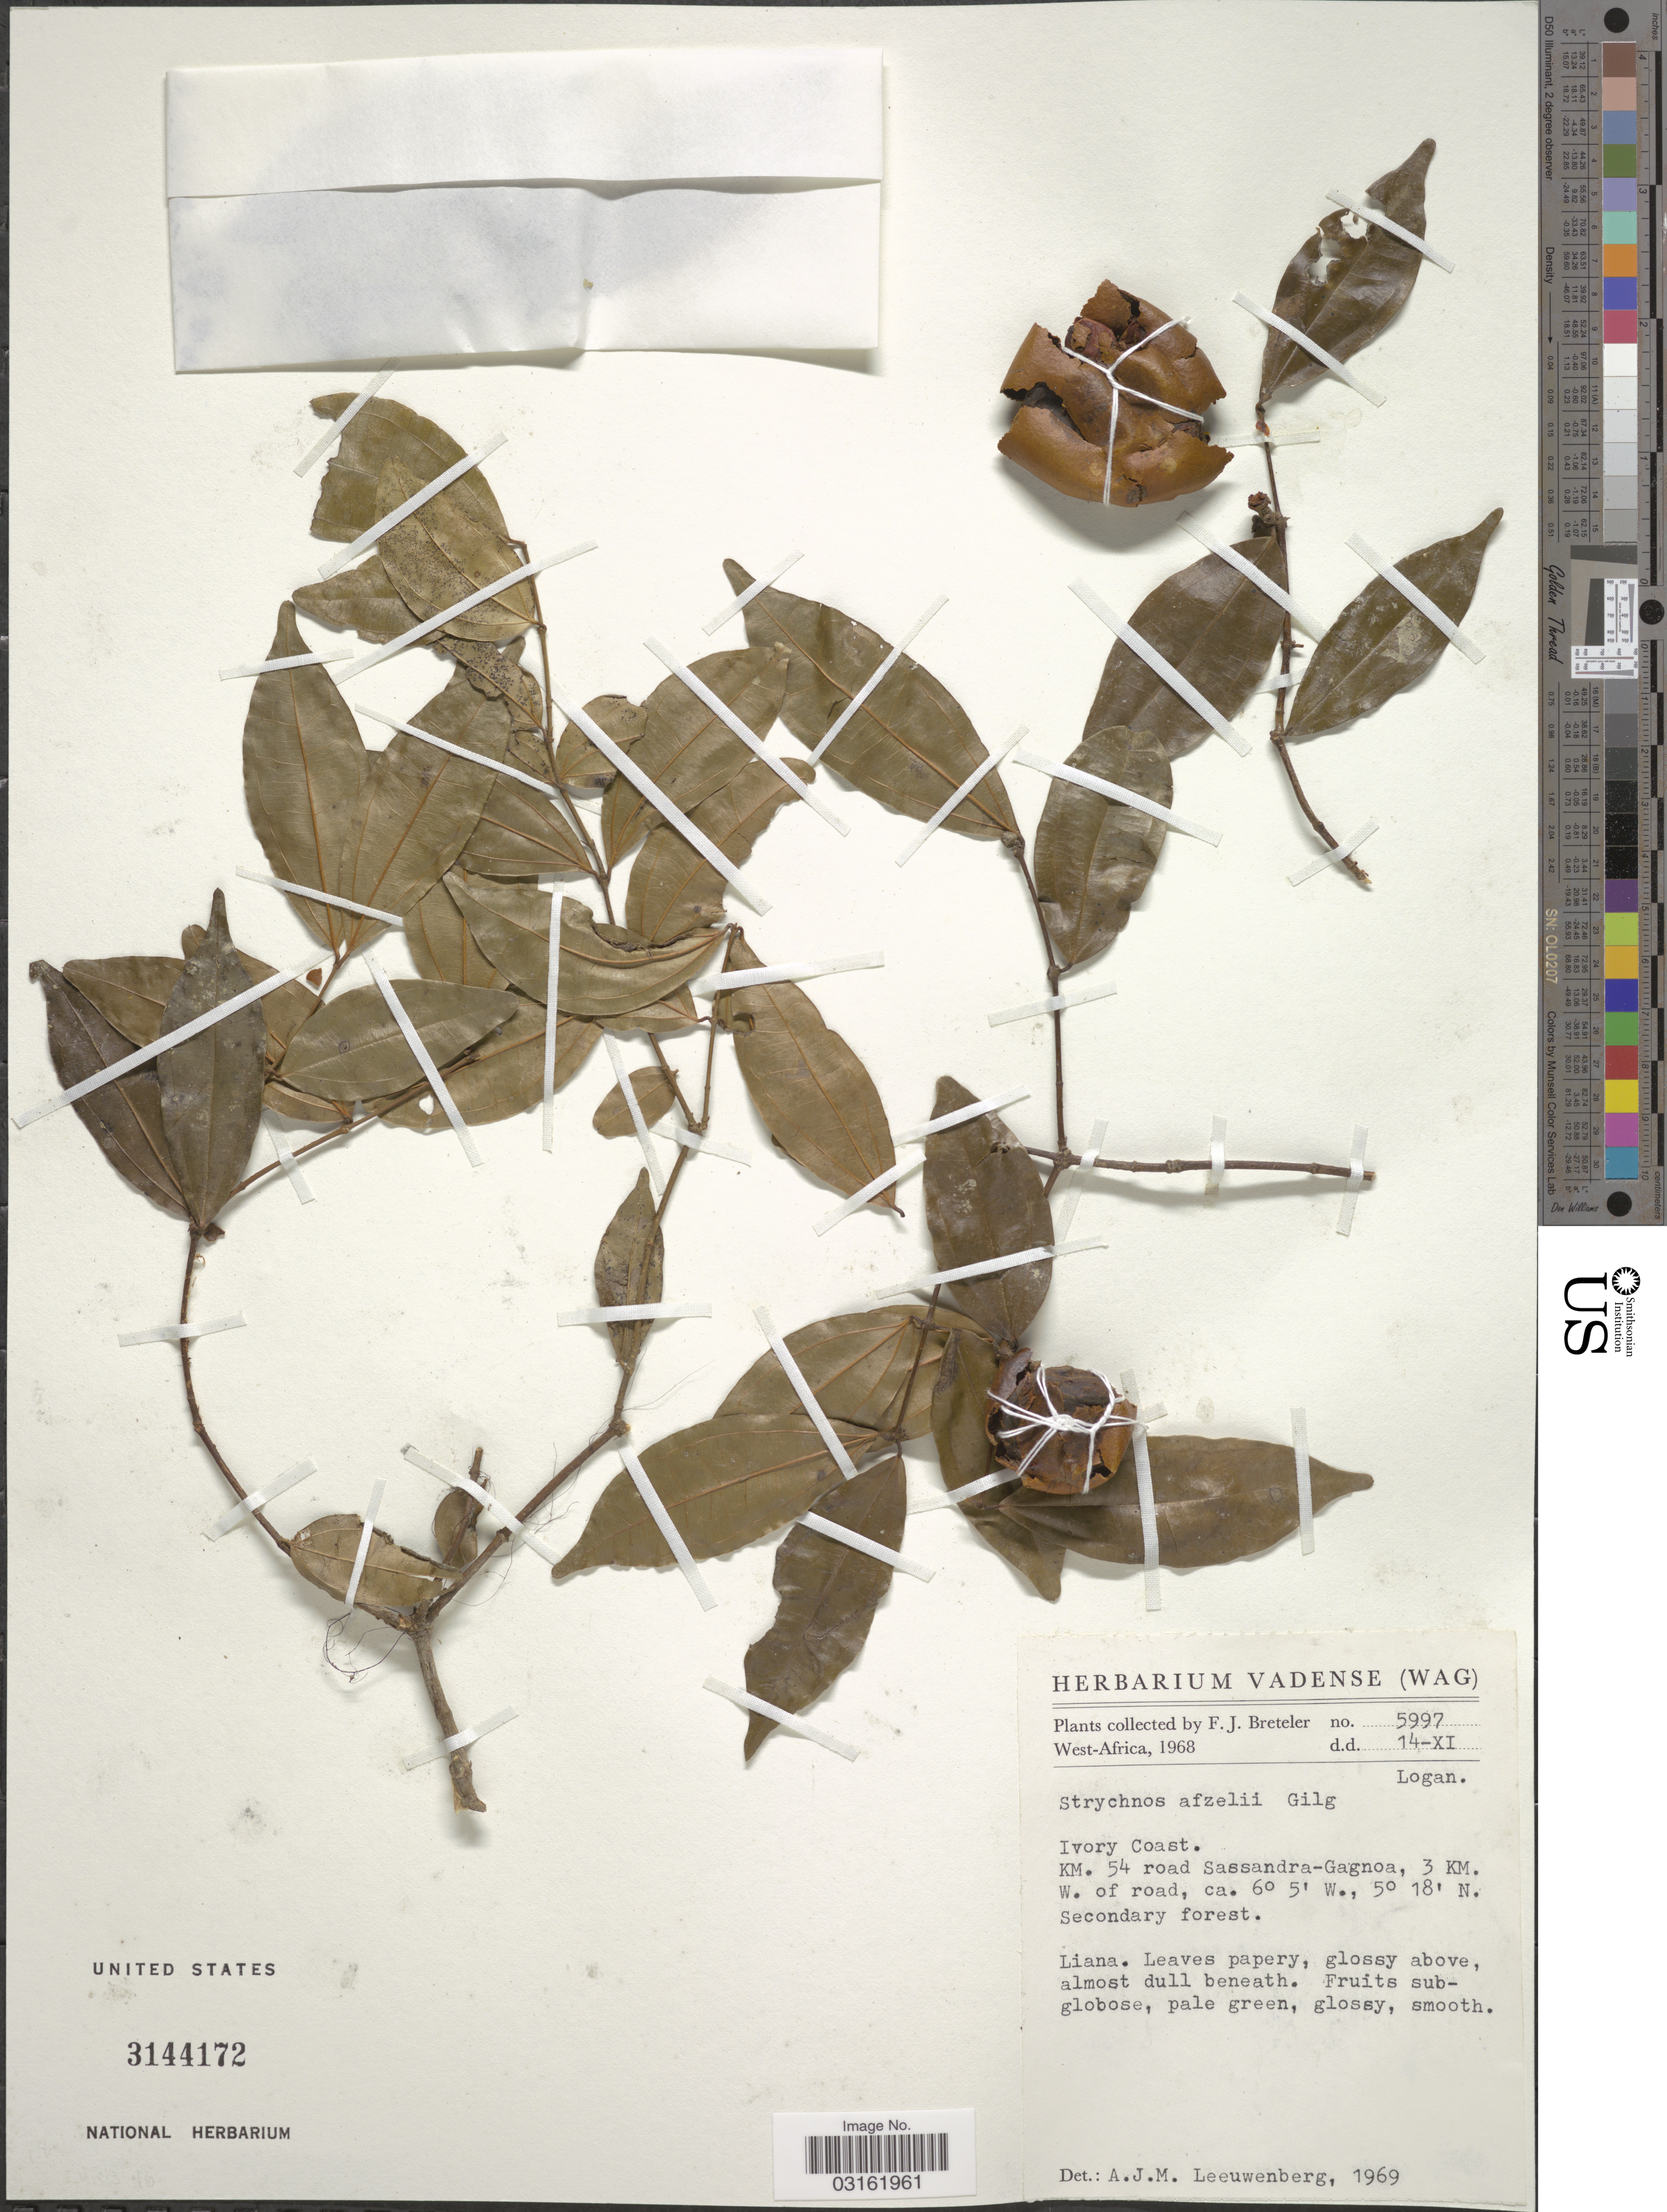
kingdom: Plantae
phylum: Tracheophyta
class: Magnoliopsida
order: Gentianales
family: Loganiaceae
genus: Strychnos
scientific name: Strychnos afzelii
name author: Gilg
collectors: F. J. Breteler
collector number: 5997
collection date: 1968-11-14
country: Ivory Coast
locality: West-Africa. Km. 54 road Sassandra-Gagnoa, 3 KM. W. of road.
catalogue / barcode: US 3144172